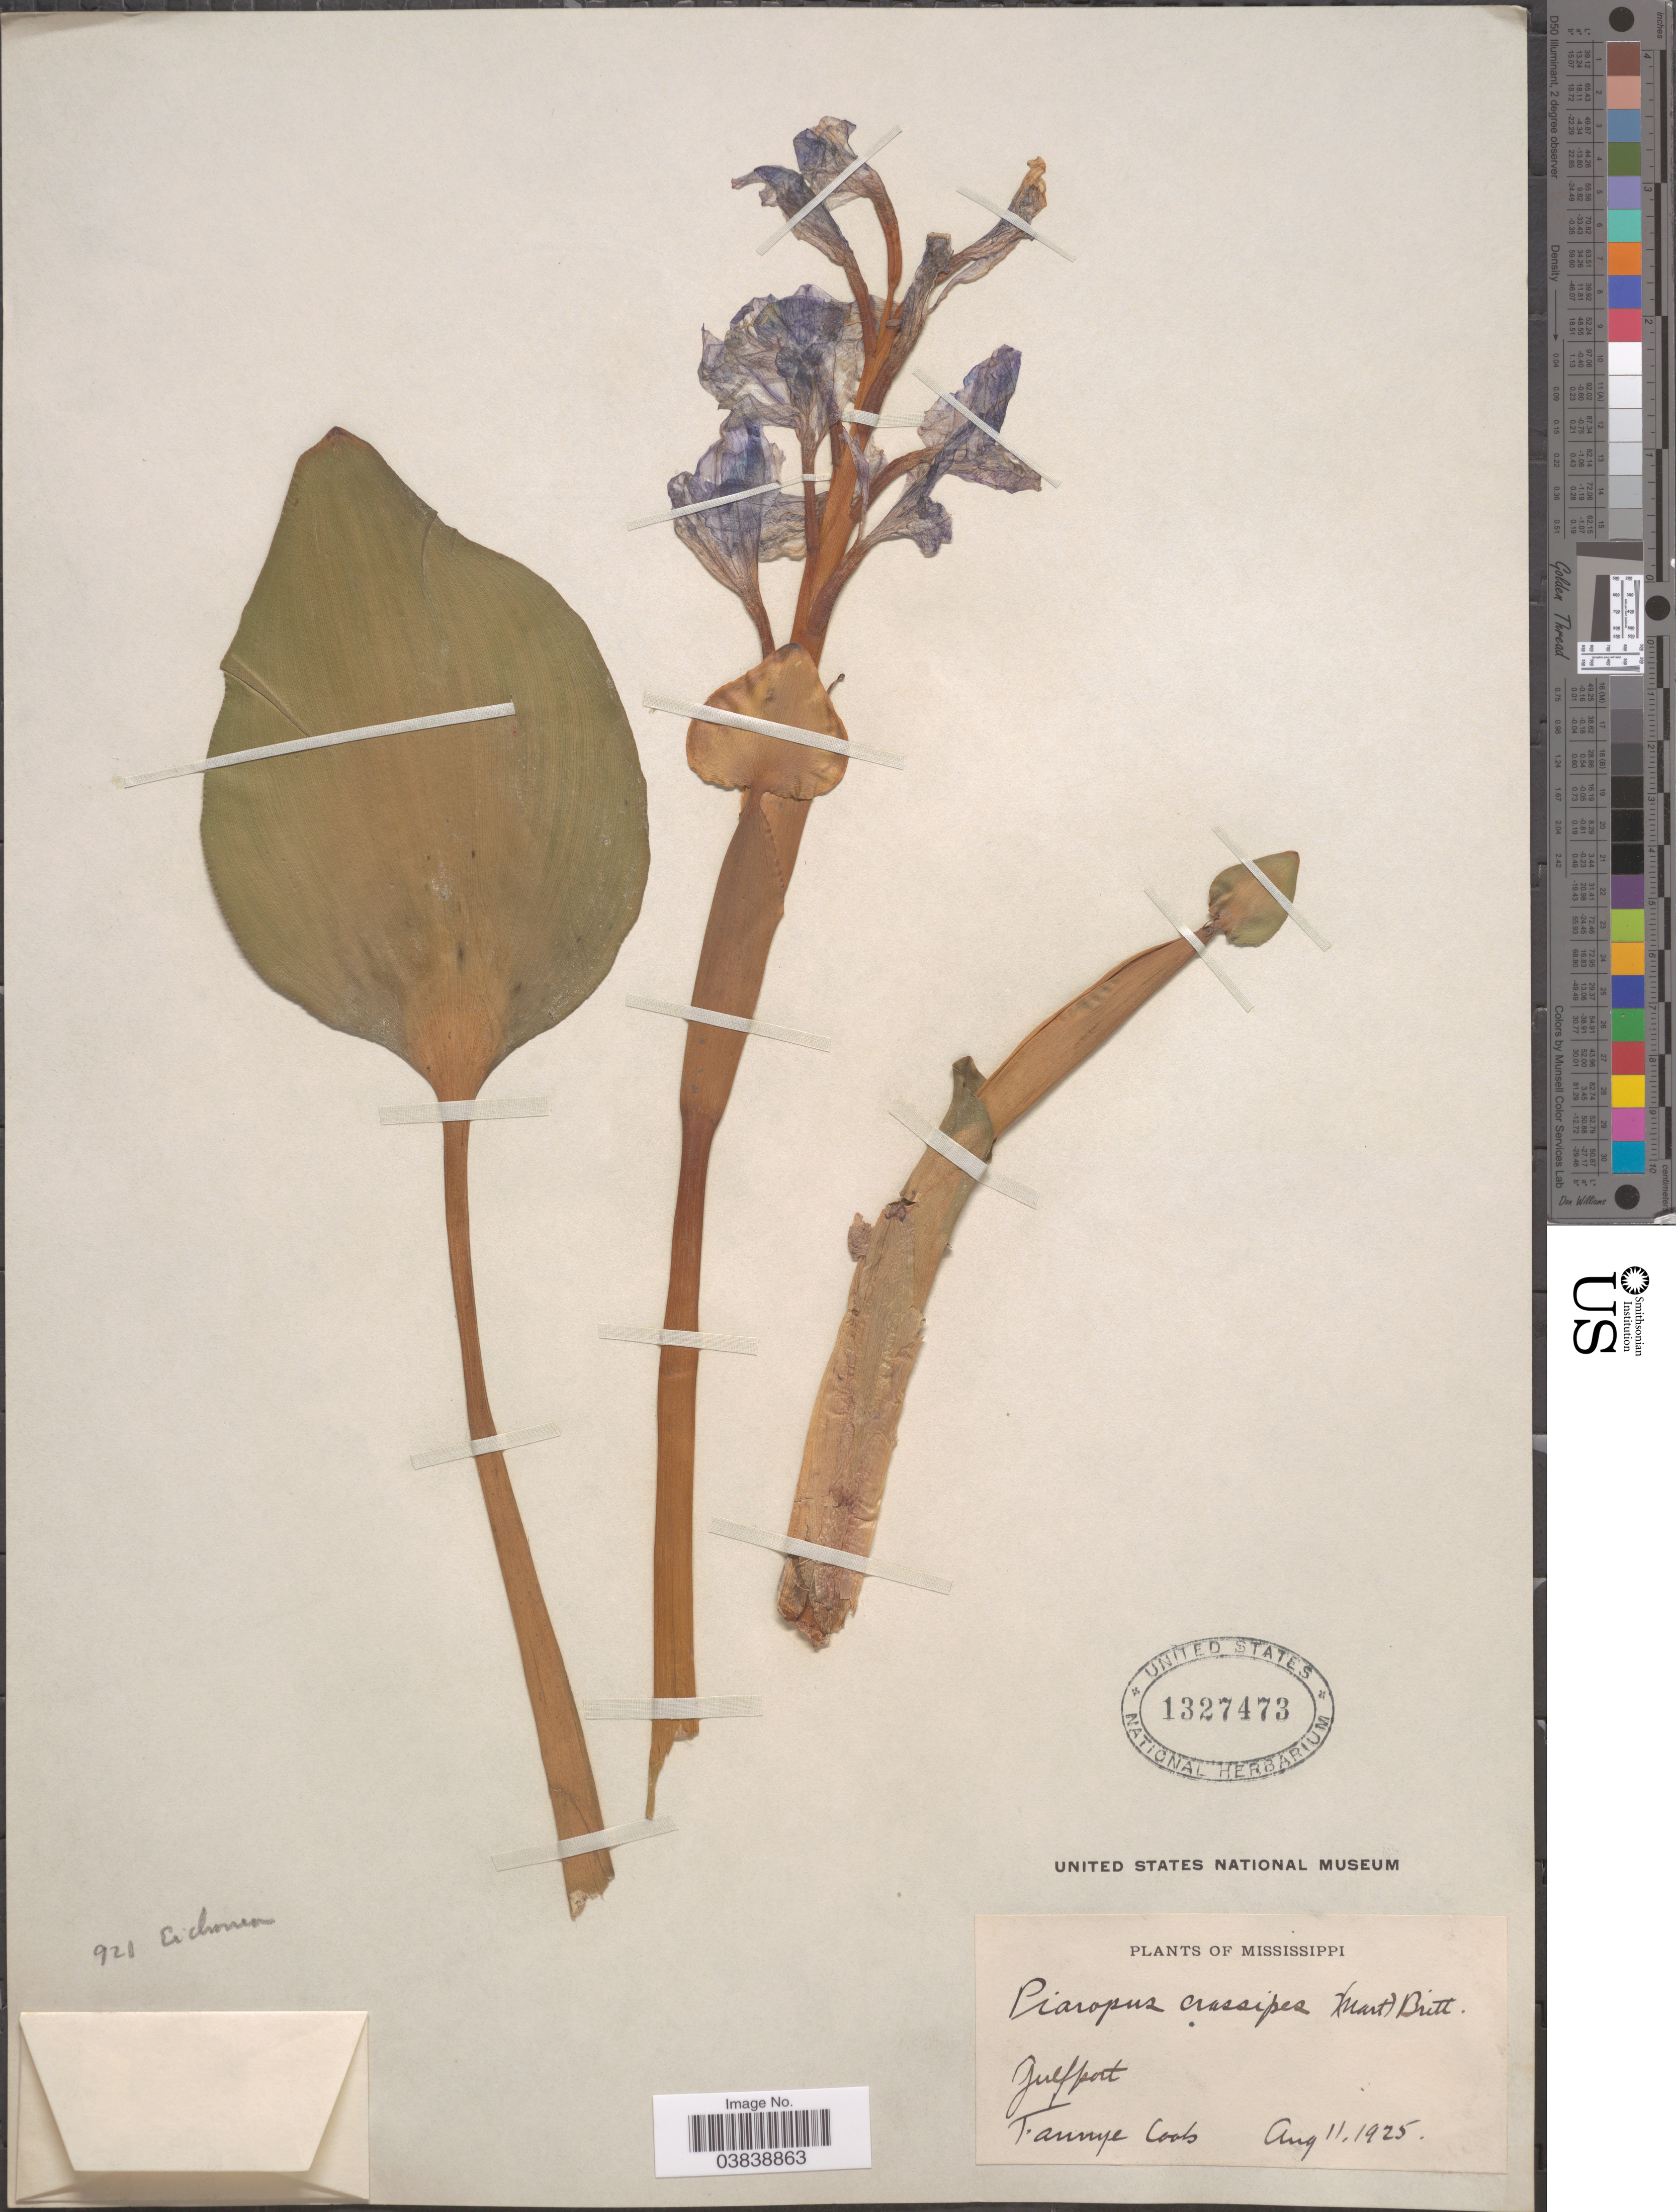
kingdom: Plantae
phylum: Tracheophyta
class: Liliopsida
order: Commelinales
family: Pontederiaceae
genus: Eichhornia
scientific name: Eichhornia crassipes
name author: (Mart.) Solms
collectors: F. A. Cook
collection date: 1925-08-11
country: United States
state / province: Mississippi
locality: Gulfport.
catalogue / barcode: US 1327473